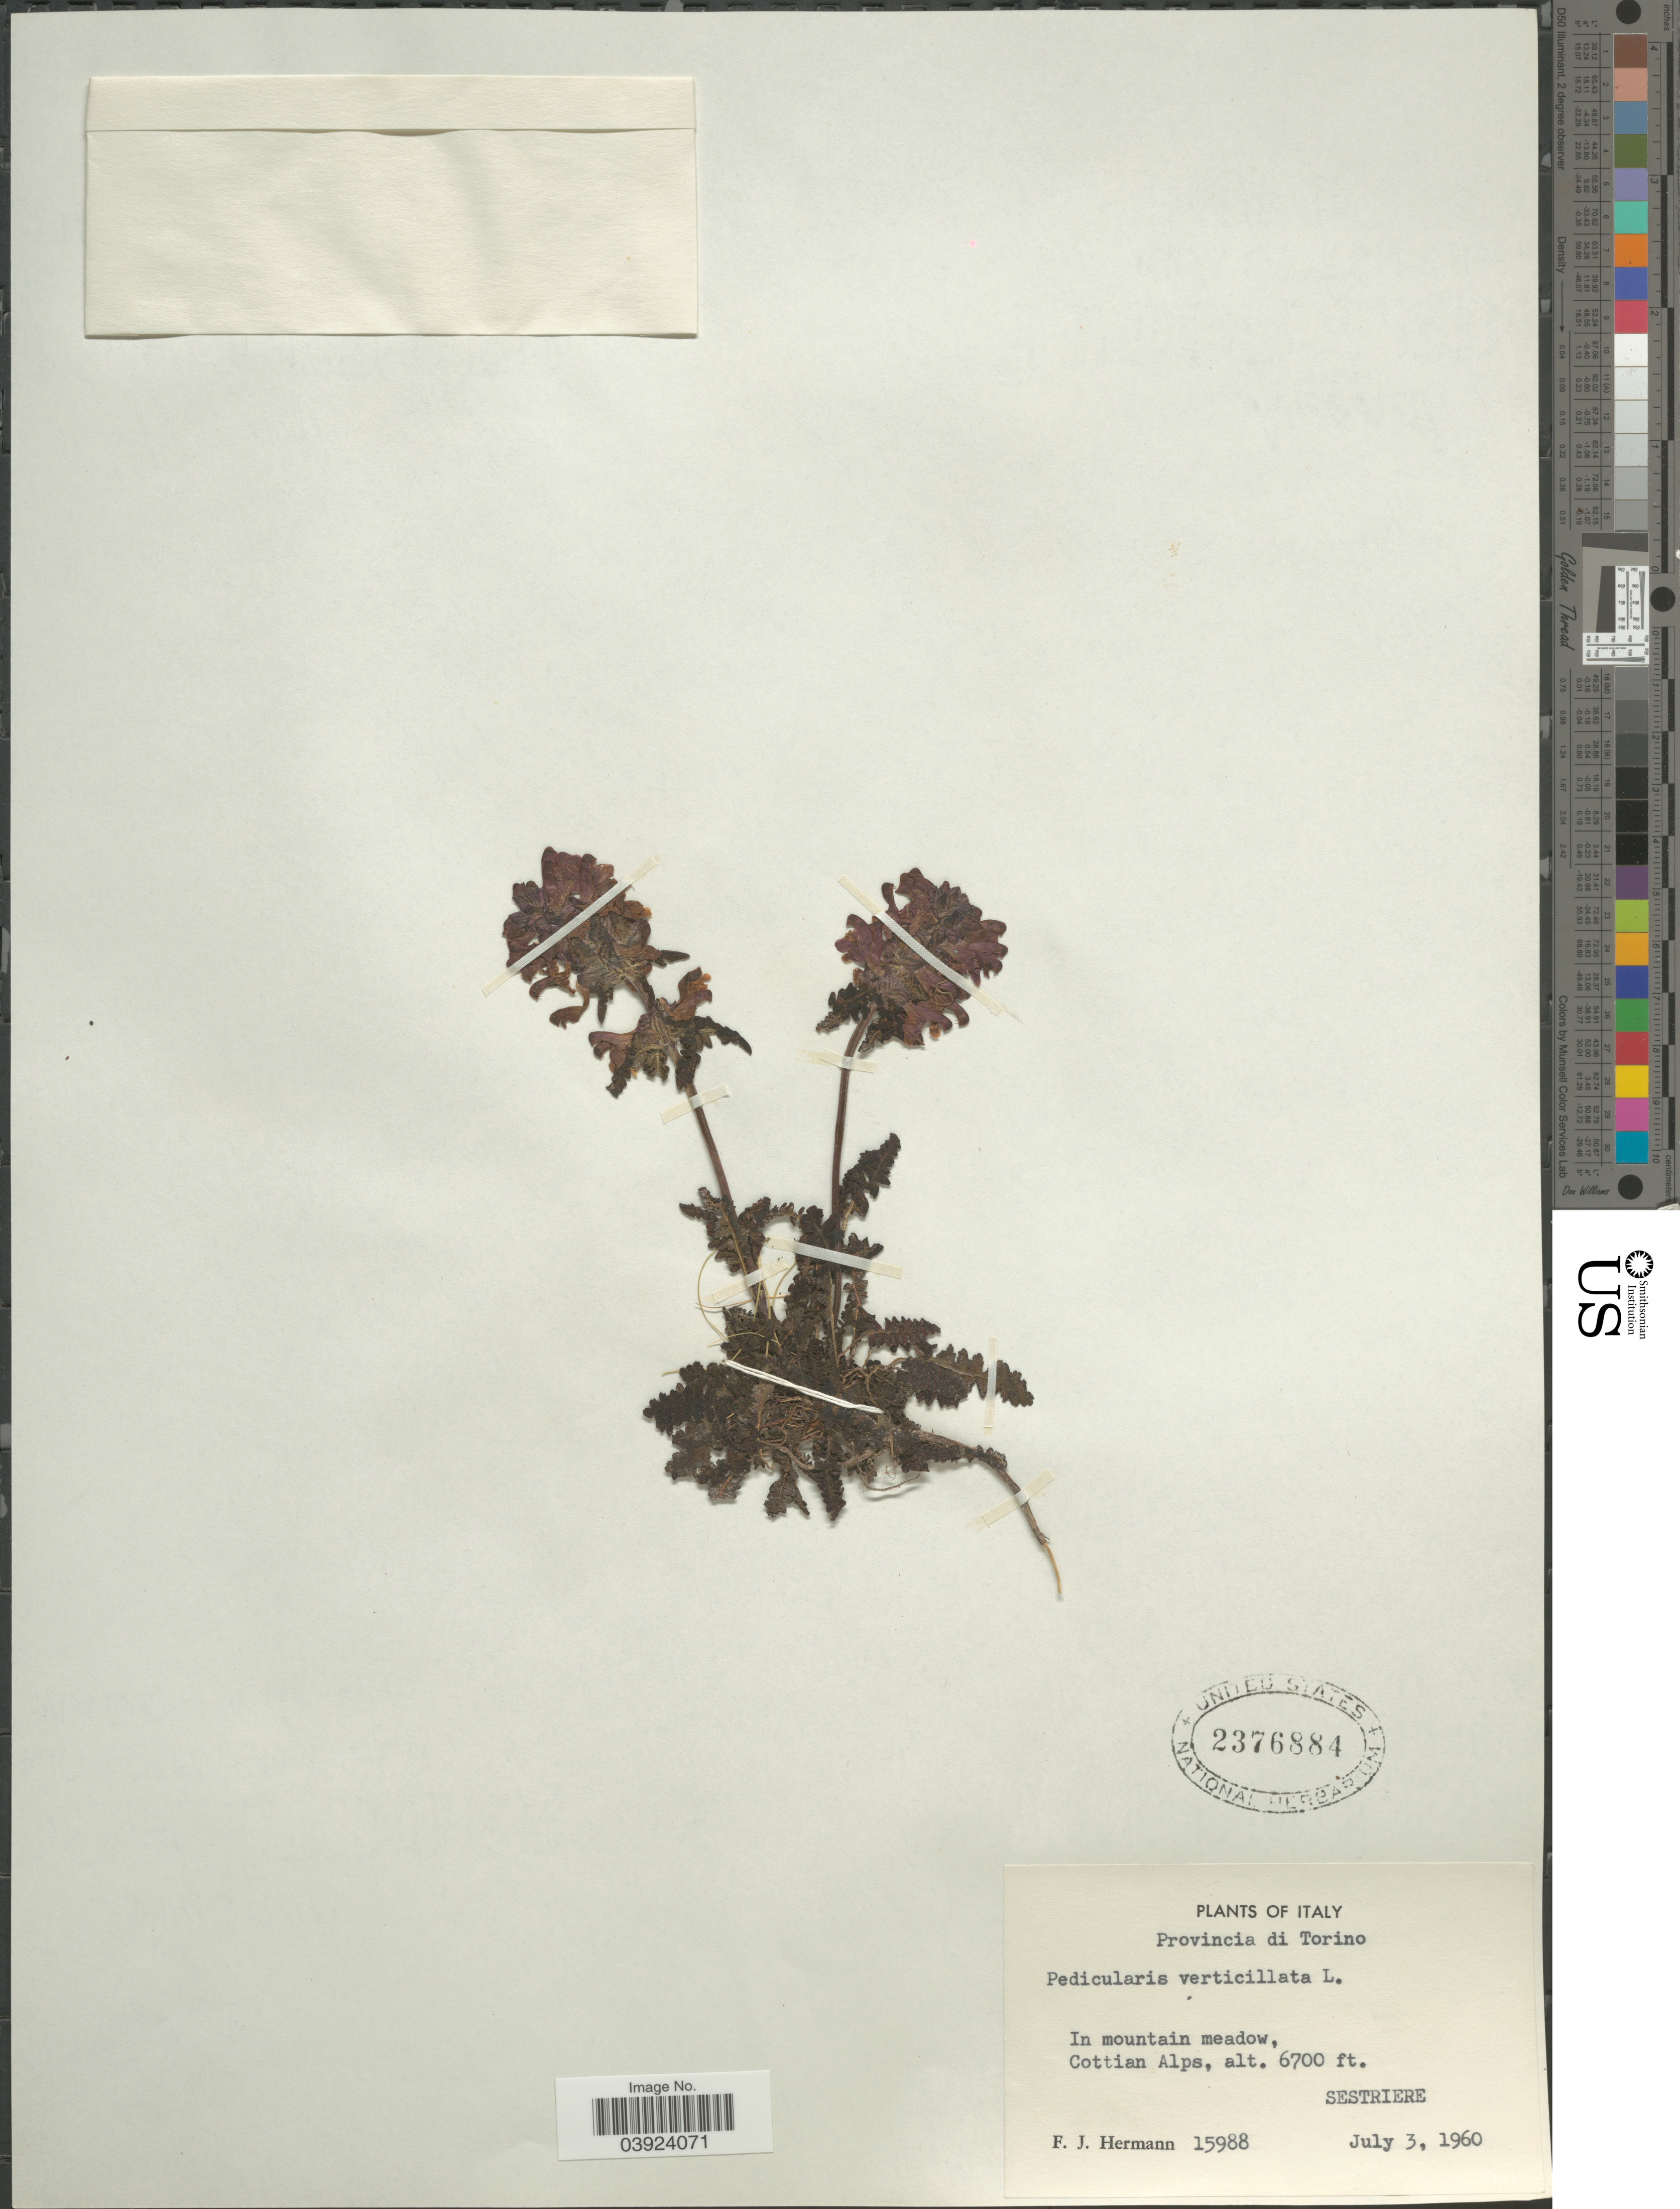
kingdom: Plantae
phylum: Tracheophyta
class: Magnoliopsida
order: Lamiales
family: Orobanchaceae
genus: Pedicularis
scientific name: Pedicularis verticillata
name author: L.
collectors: F. J. Hermann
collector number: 15988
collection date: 1960-07-03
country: Italy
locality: Provincia di Torino. In mountain meadow, Cottian Alps, Sestriere.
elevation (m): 2042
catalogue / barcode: US 2376884